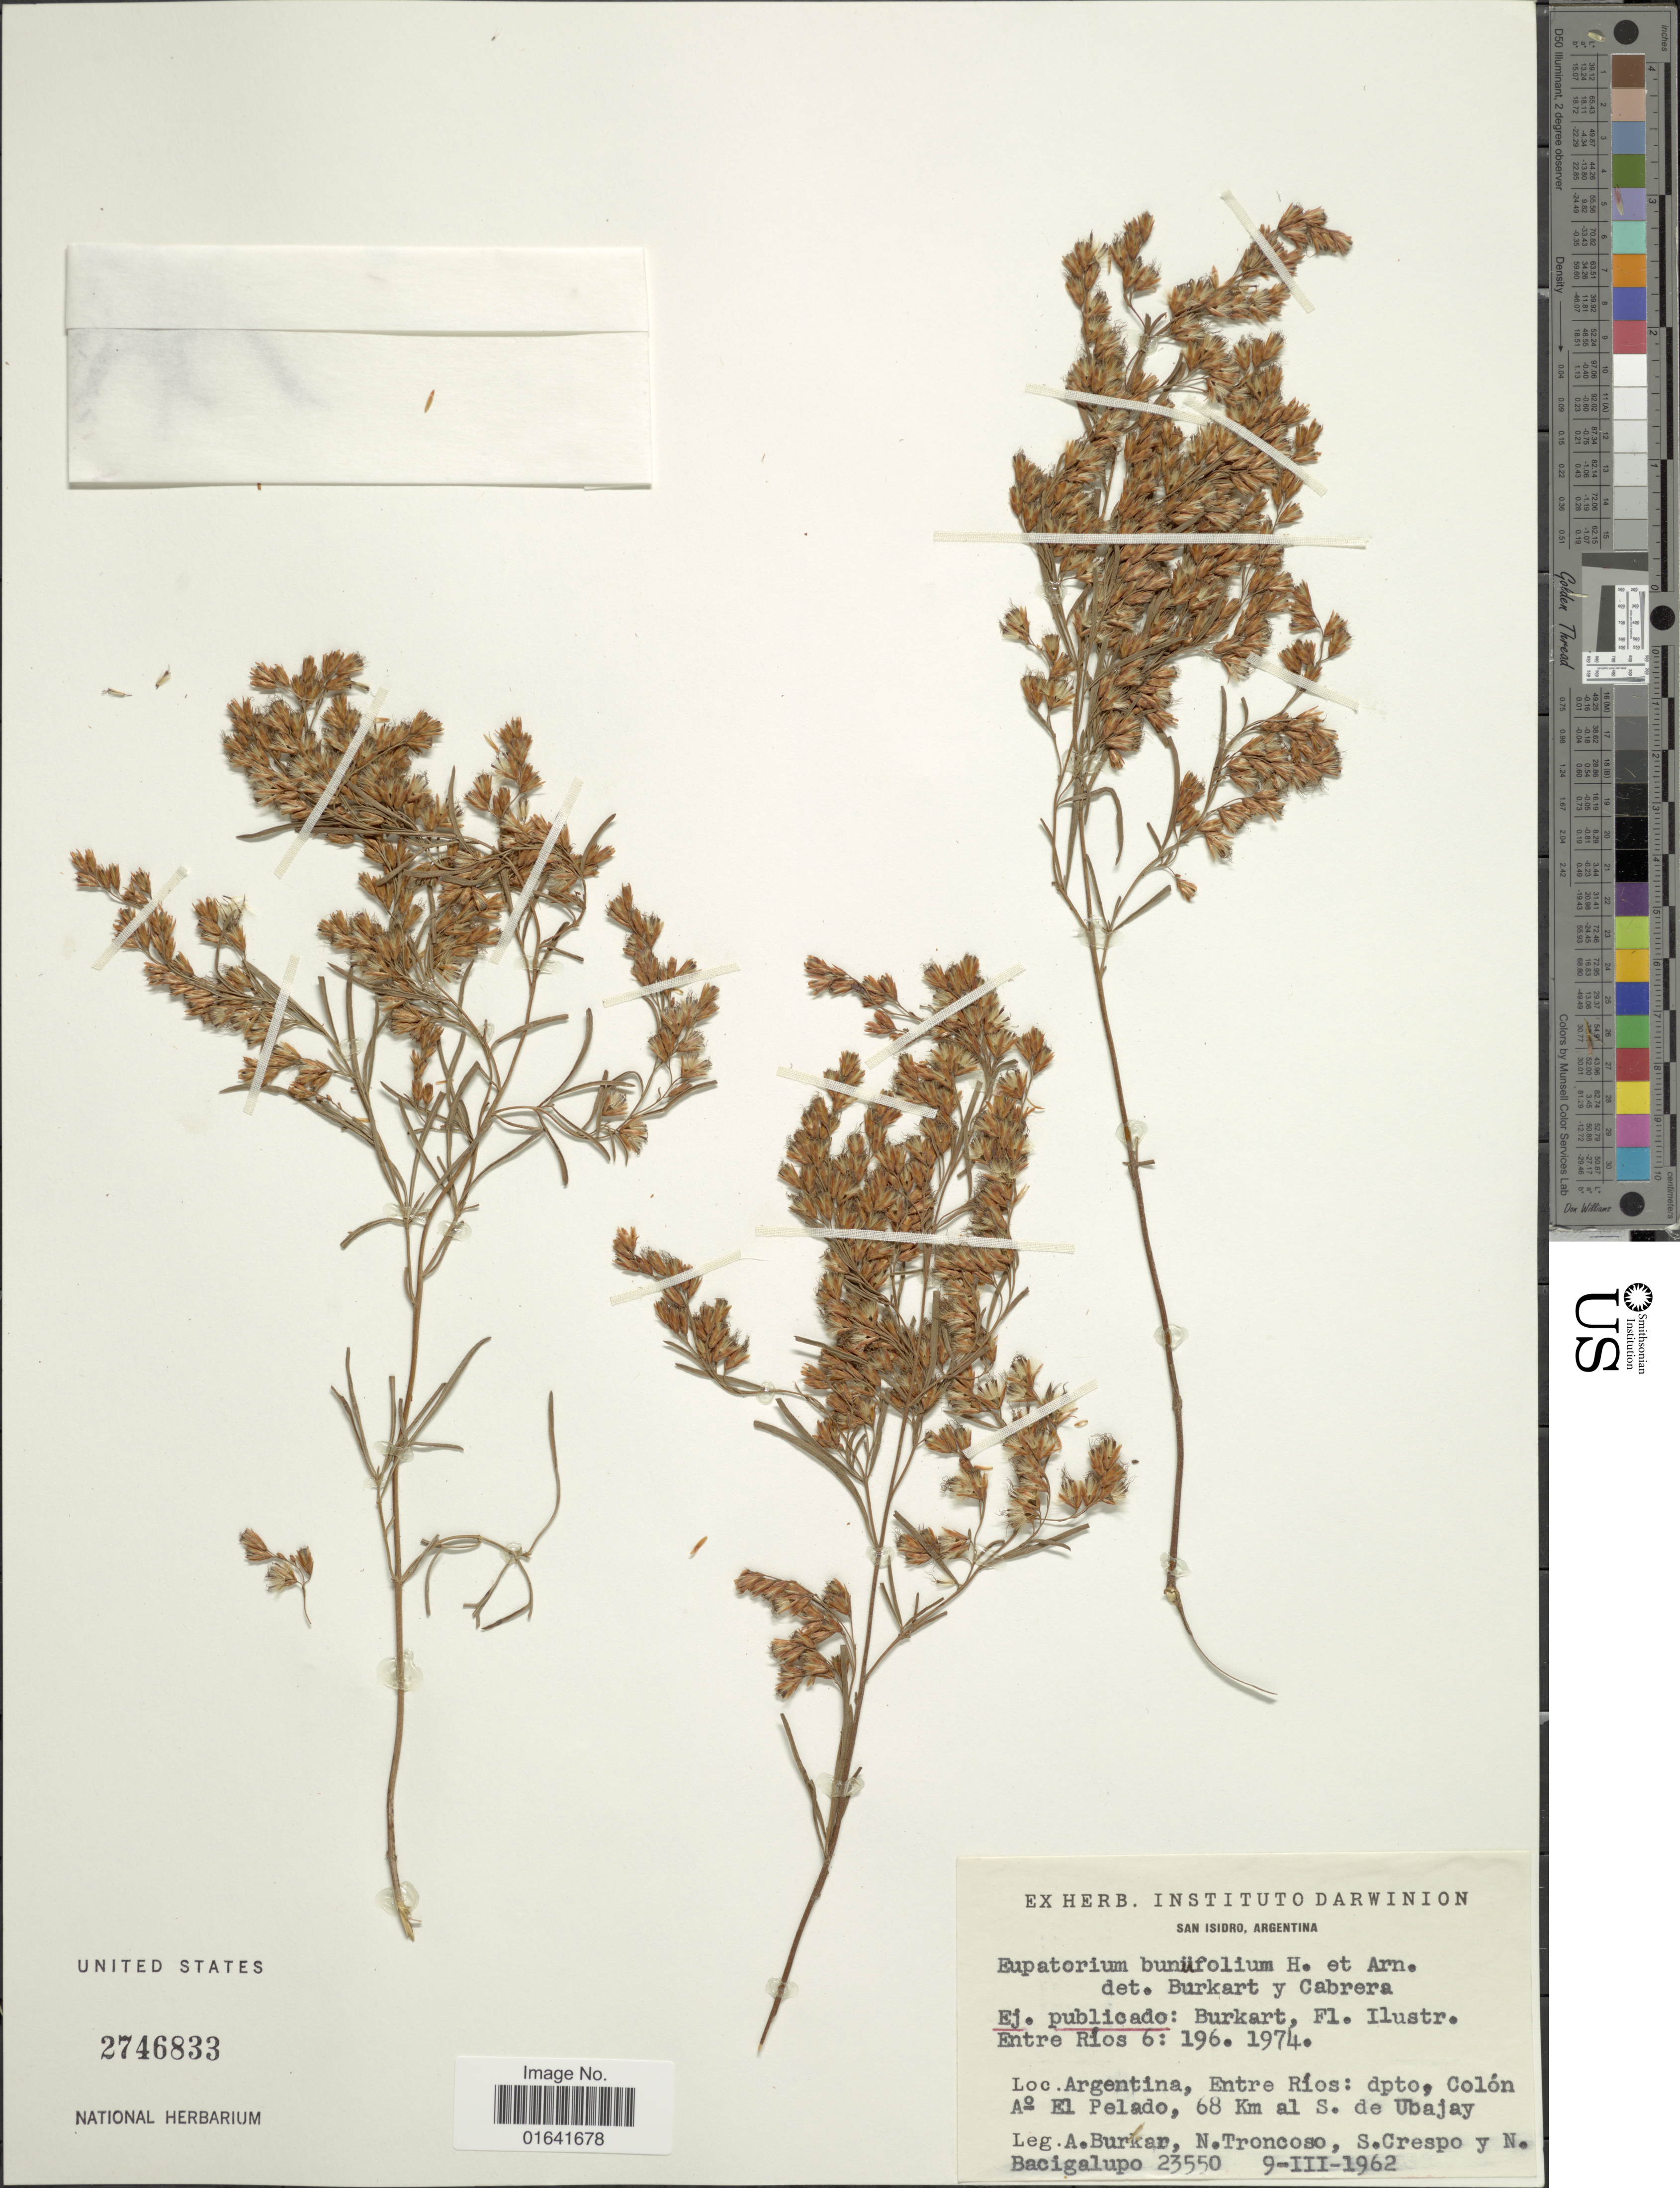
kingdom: Plantae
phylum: Tracheophyta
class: Magnoliopsida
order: Asterales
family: Asteraceae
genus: Acanthostyles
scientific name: Acanthostyles buniifolius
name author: (Hook. & Arn.) R.M. King & H. Rob.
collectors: A. E. Burkart, N. Troncoso, S. Crespo & N. M. Bacigalupo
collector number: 23550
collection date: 1962-03-09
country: Argentina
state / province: Entre Rios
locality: Dpto. Colón A° El Pelado, 68 Km al S. de Ubajay.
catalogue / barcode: US 2746833